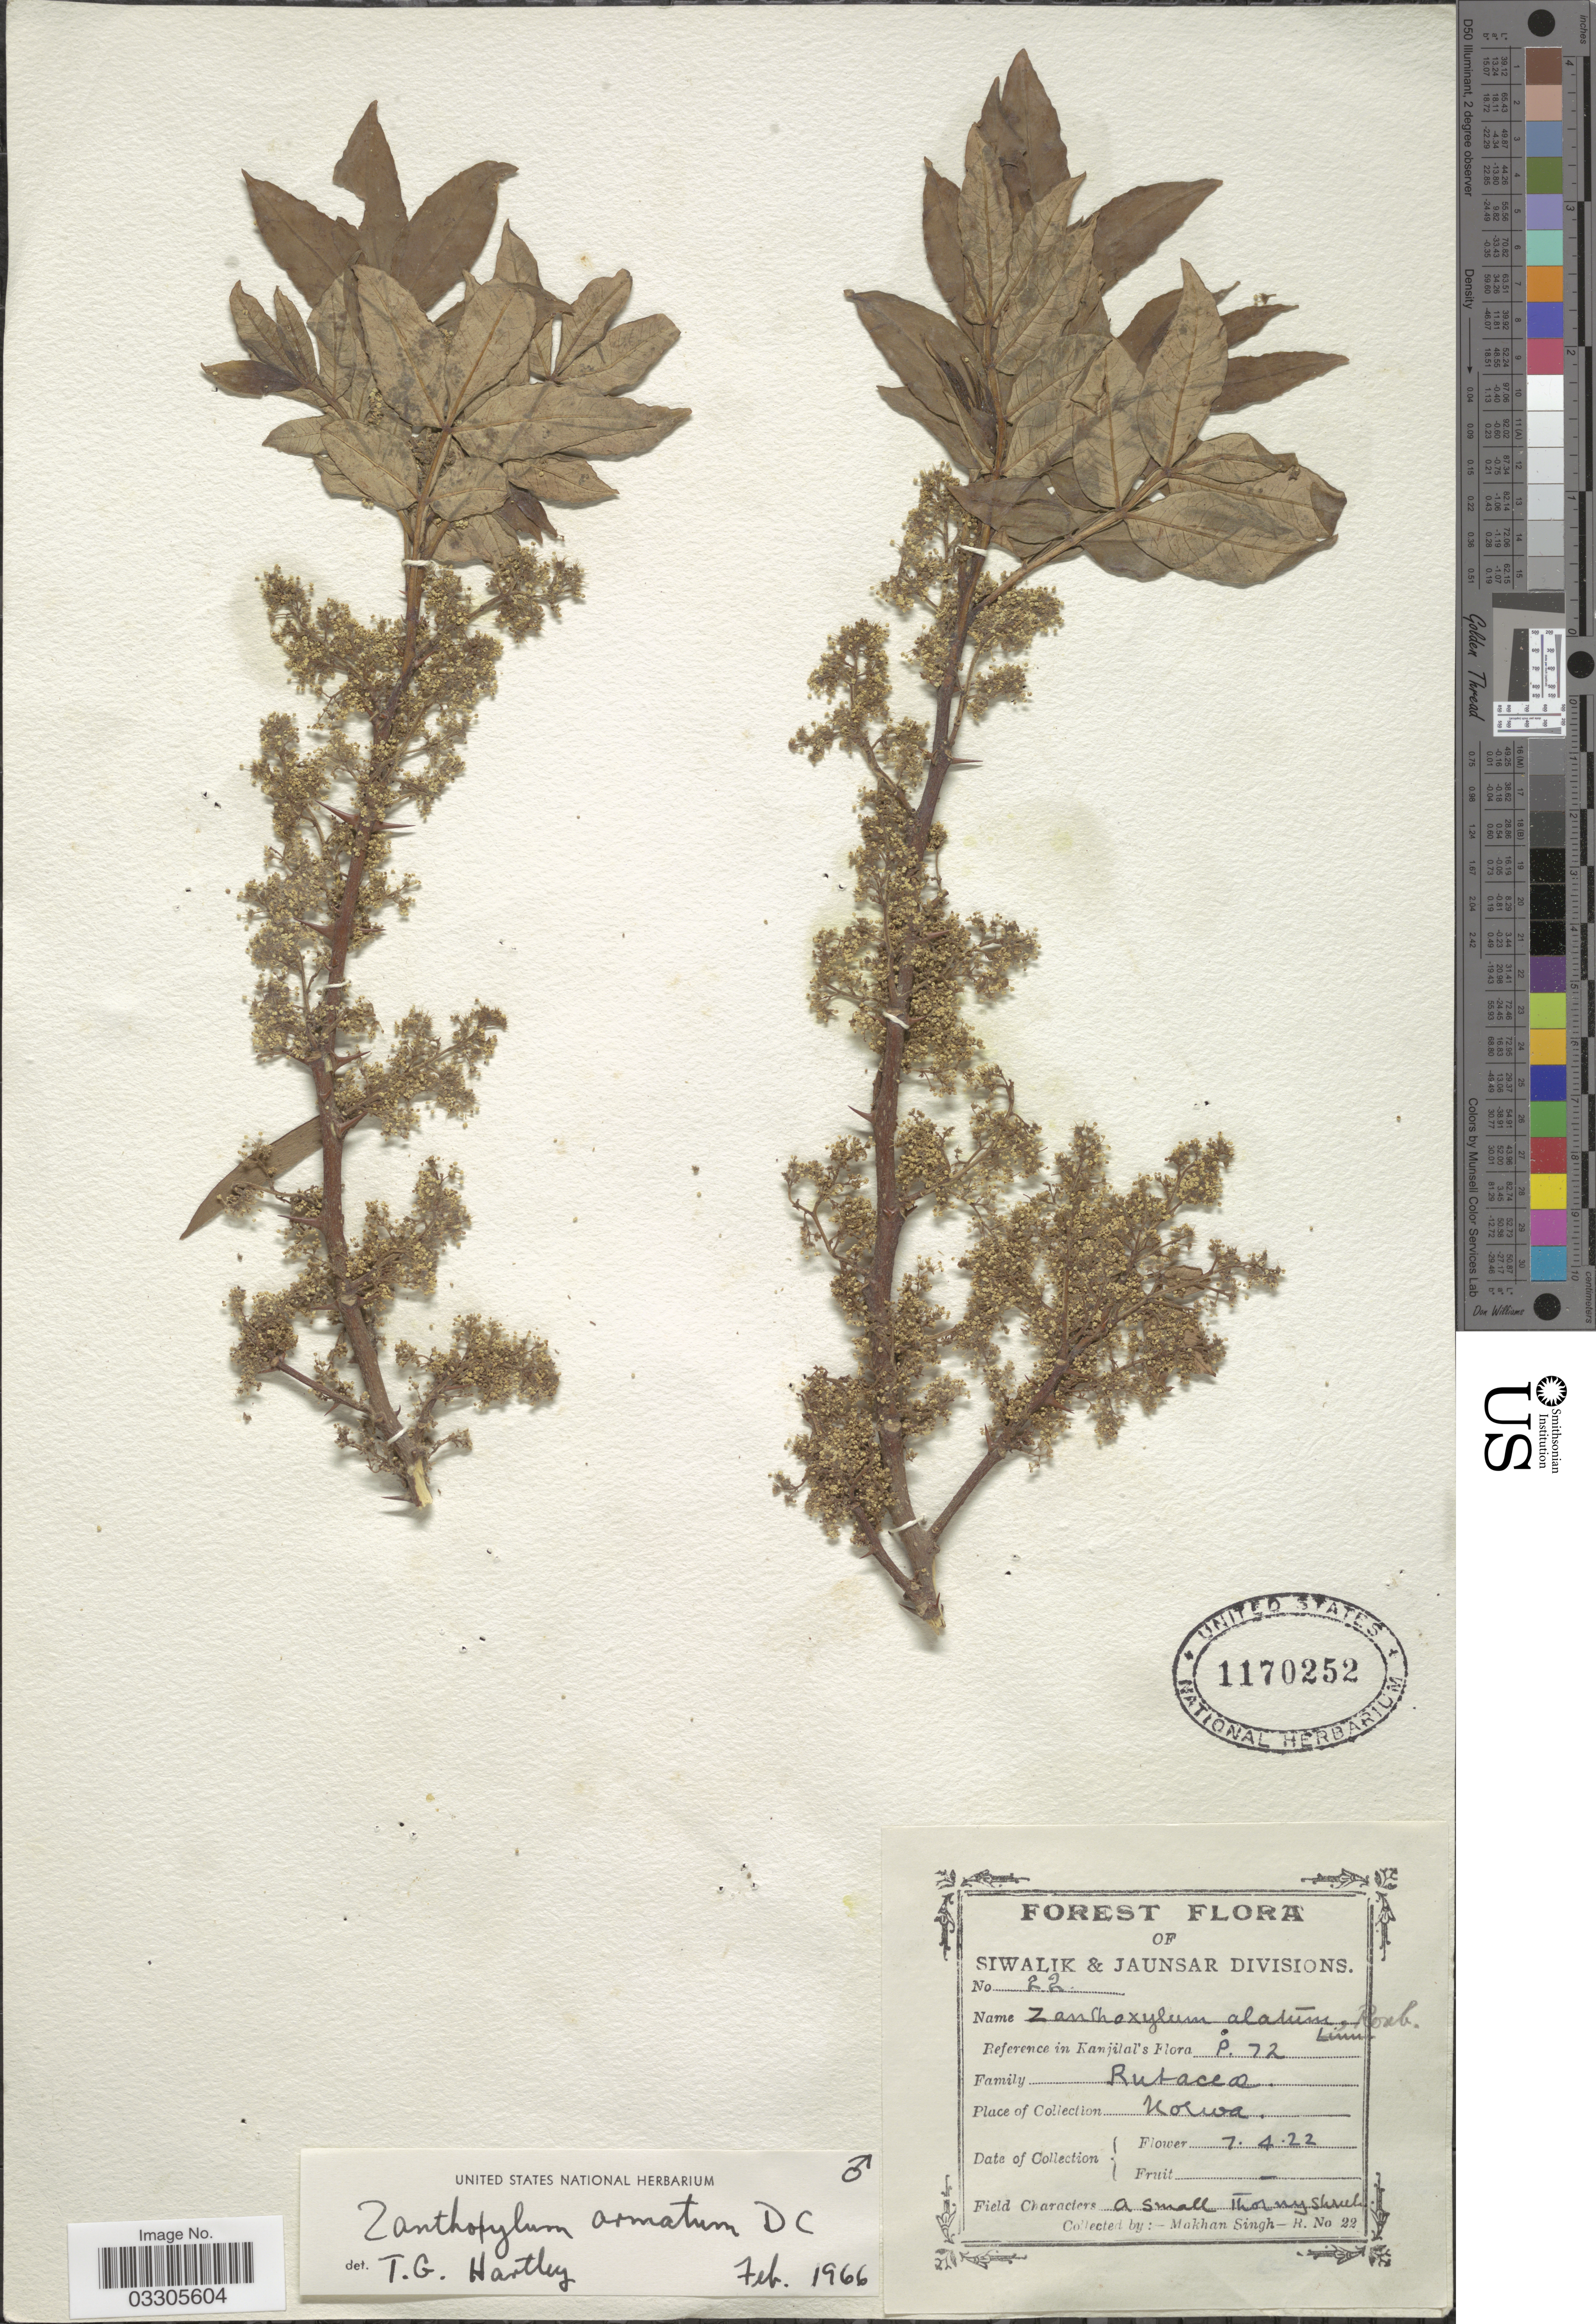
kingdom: Plantae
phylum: Tracheophyta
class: Magnoliopsida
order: Sapindales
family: Rutaceae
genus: Zanthoxylum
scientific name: Zanthoxylum armatum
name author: DC.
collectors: M. Singh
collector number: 22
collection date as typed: Transcribed d/m/y: 7/4/22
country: India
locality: Siwalik & Jaunsar, Kolwa.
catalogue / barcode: US 1170252